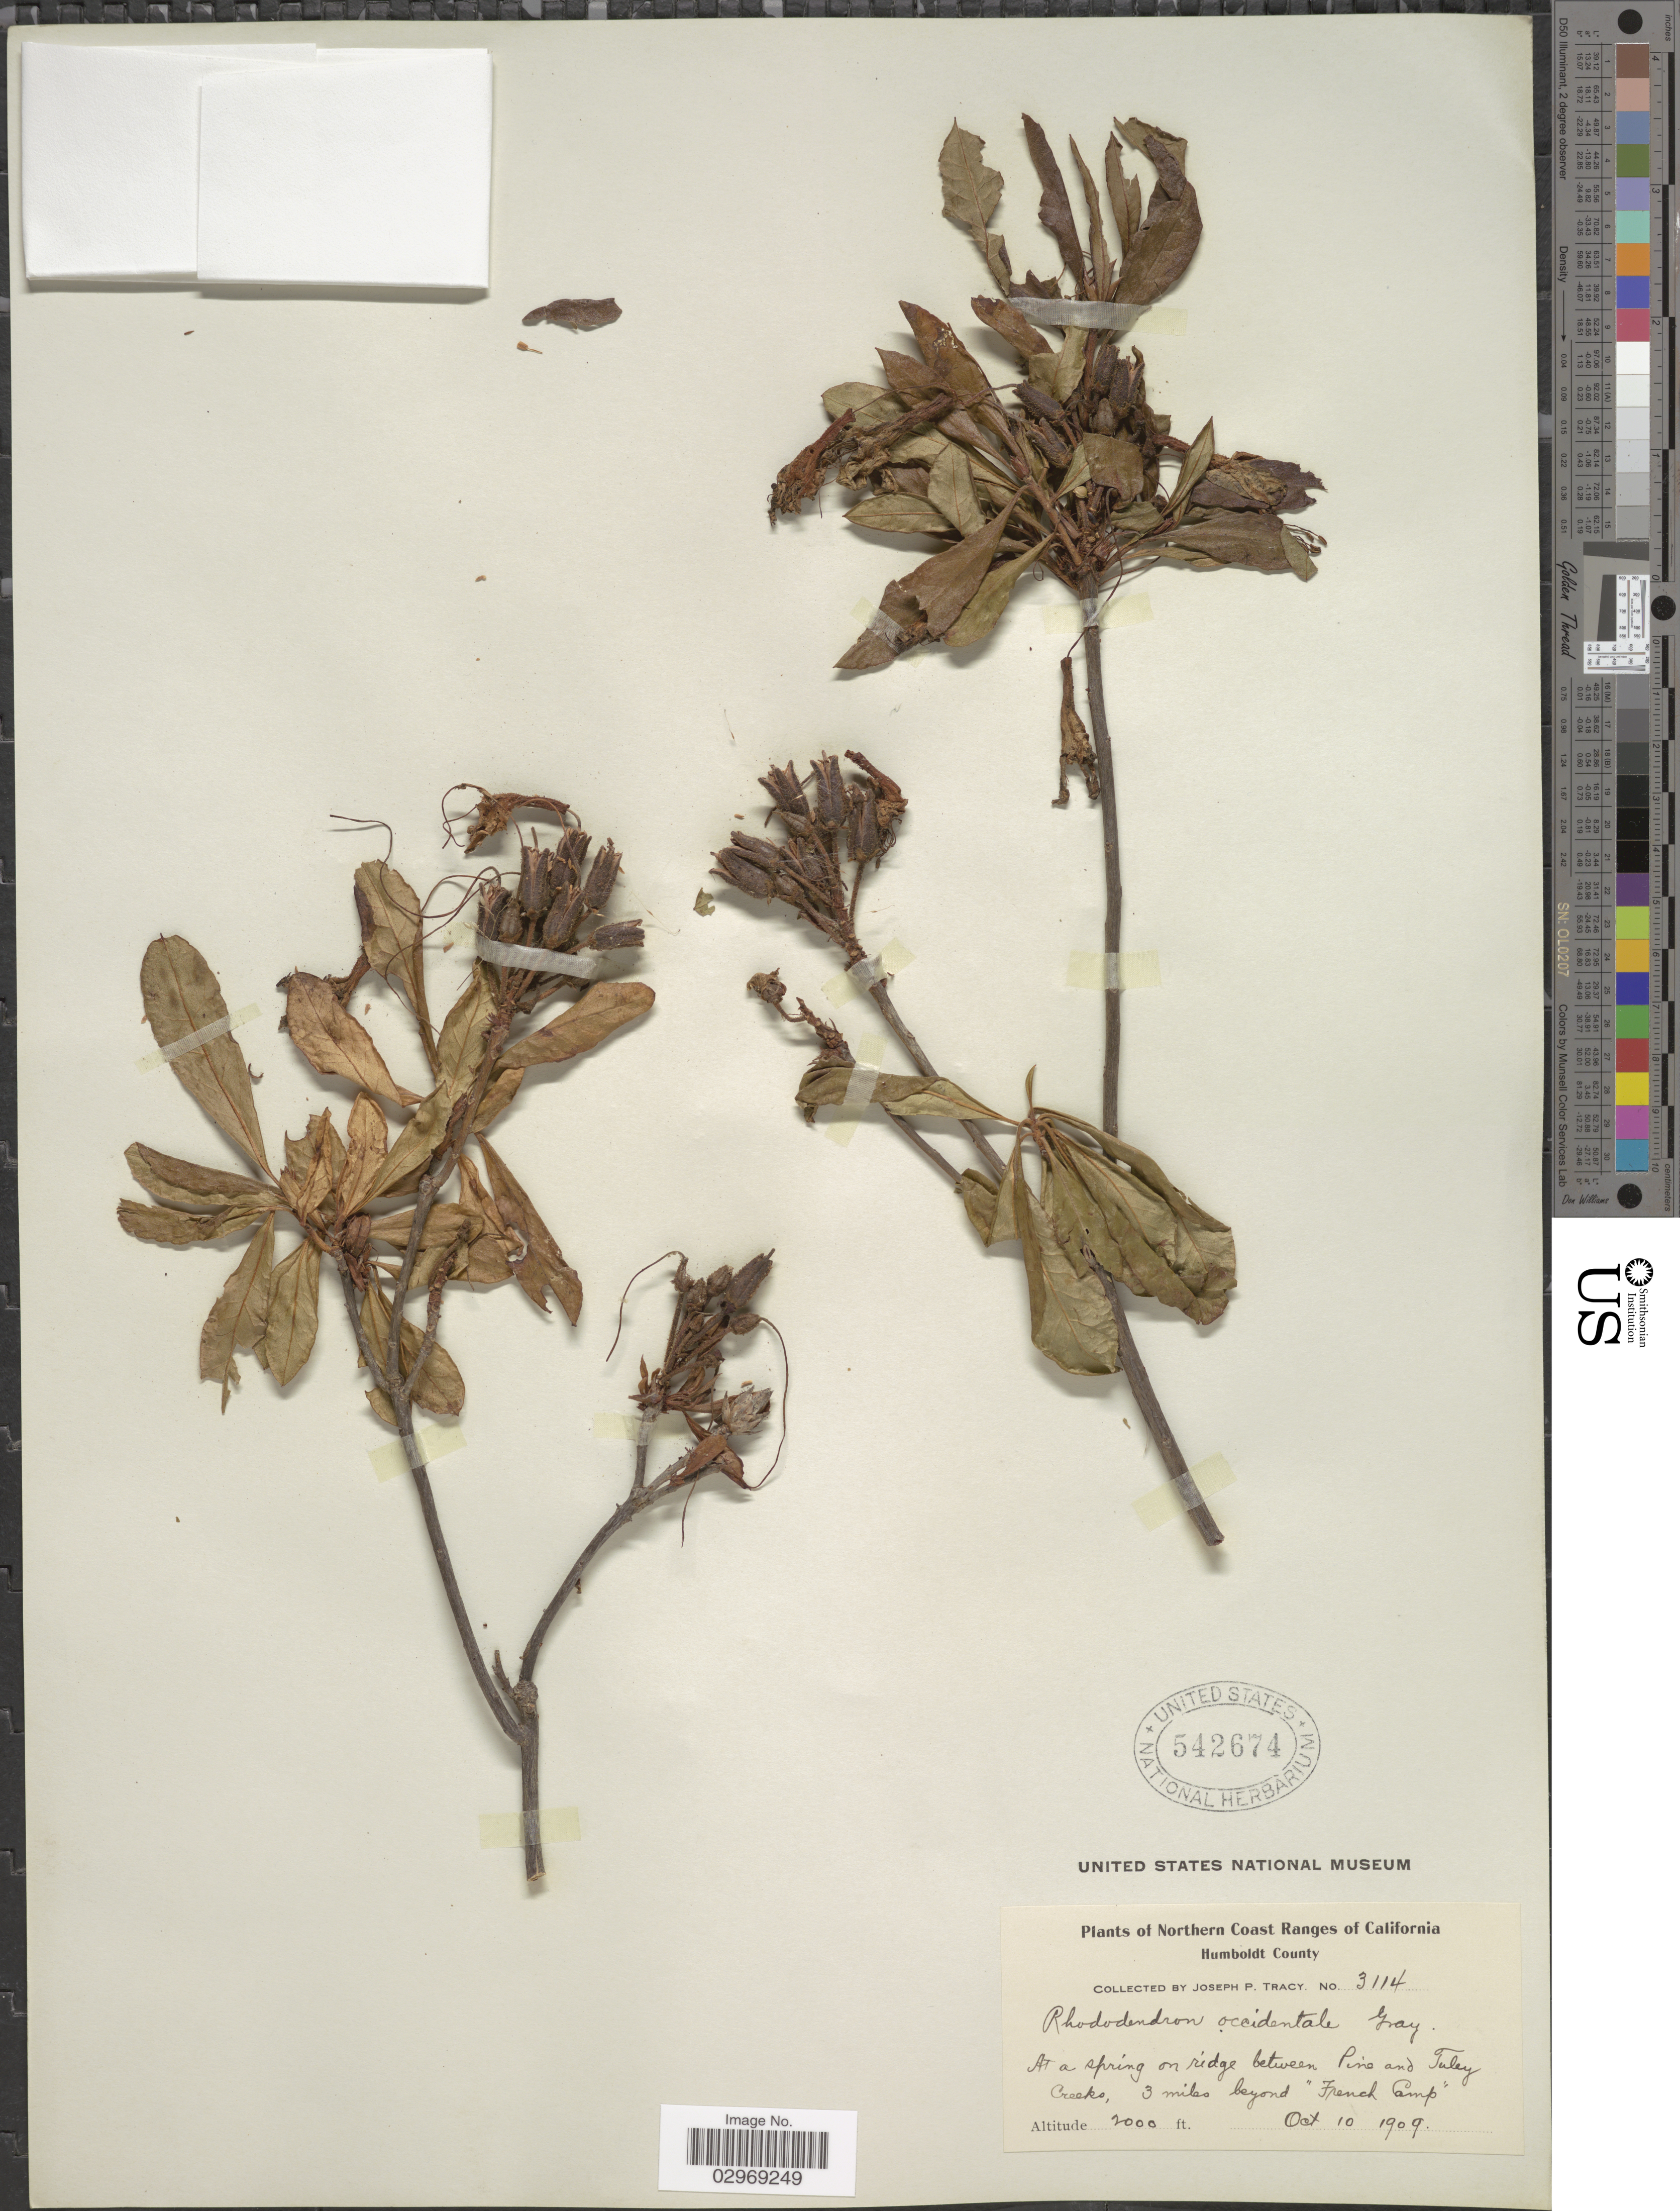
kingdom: Plantae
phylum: Tracheophyta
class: Magnoliopsida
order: Ericales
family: Ericaceae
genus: Rhododendron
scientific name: Rhododendron occidentale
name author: (Torr. & A. Gray) A. Gray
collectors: J. Tracy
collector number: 3114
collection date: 1909-10-10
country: United States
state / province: California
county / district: Humboldt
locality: Northern Coast Ranges of California. Humboldt County. At a spring on ridge between Pine and Tuley Creeks, 3 miles beyond "French Camp".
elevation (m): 610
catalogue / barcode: US 542674